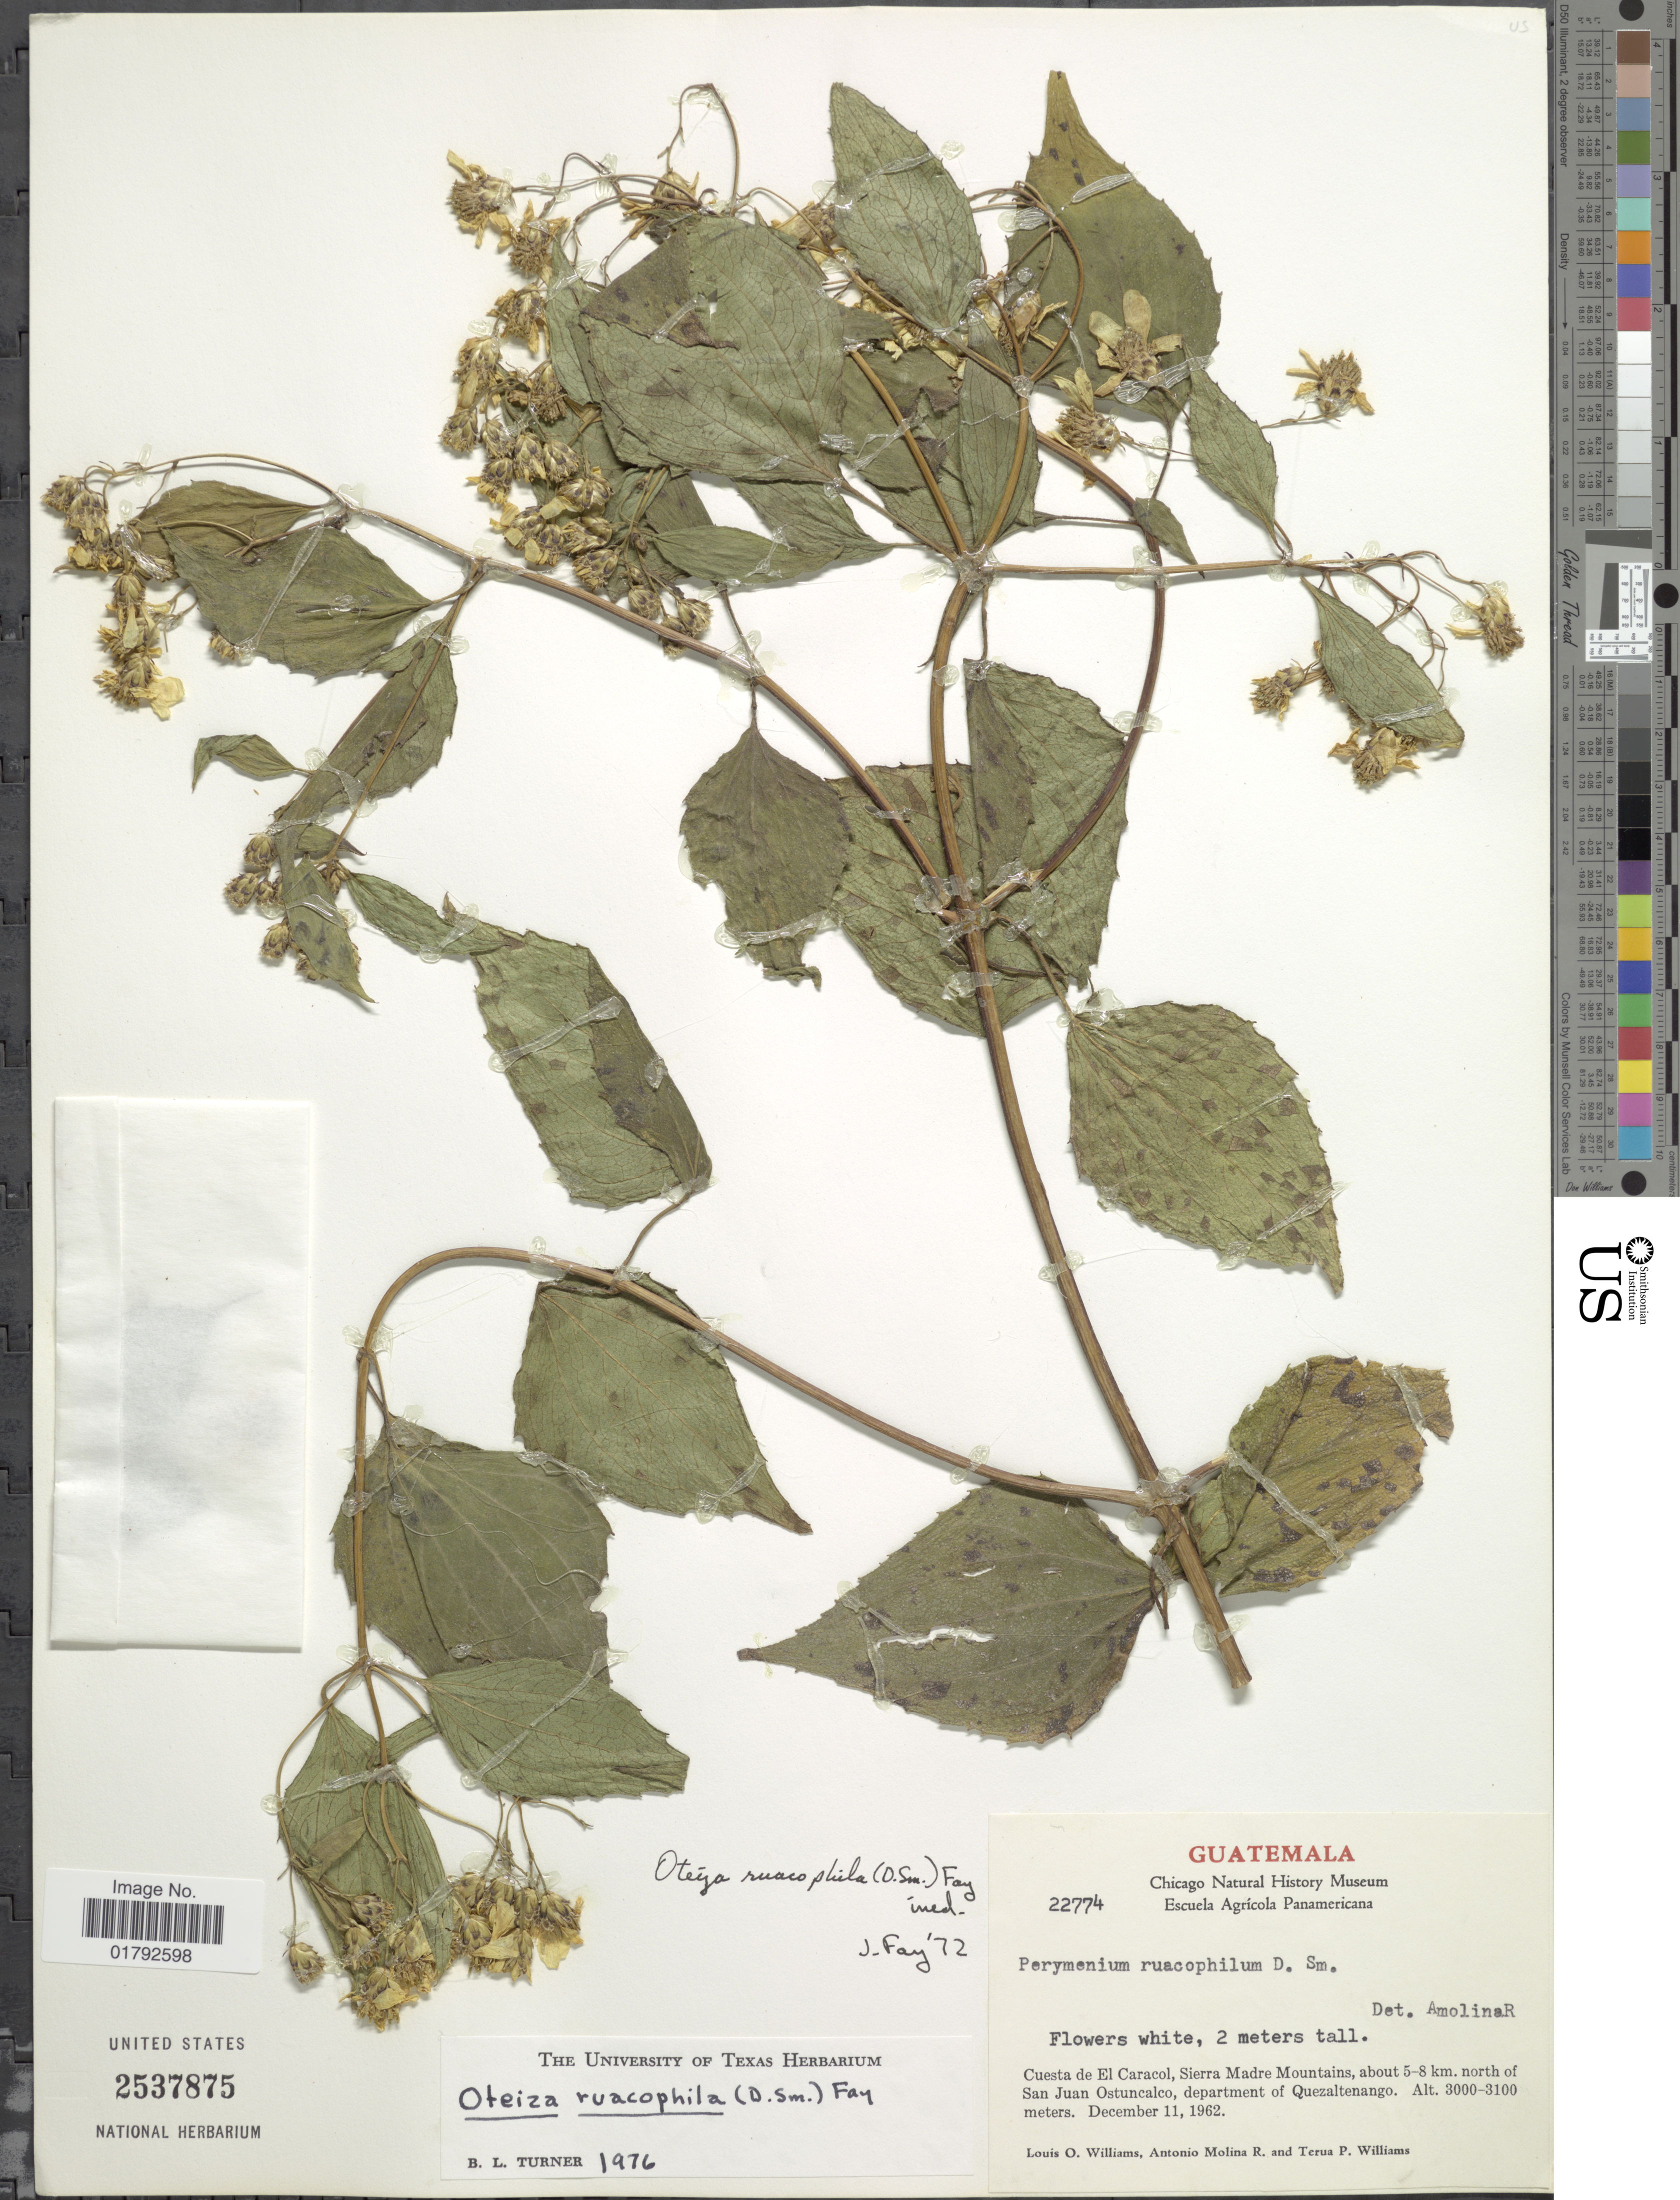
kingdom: Plantae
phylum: Tracheophyta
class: Magnoliopsida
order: Asterales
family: Asteraceae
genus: Oteiza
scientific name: Oteiza ruacophila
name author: (Donn. Sm.) Fay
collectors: L. O. Williams, A. Molina R. & T. P. Williams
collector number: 22774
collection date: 1962-12-11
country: Guatemala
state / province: Quetzaltenango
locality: Cuesta de El Caracol, Sierra Madre Mountains, about 5-8 km. north of San Juan Ostuncalco.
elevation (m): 3000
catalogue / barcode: US 2537875